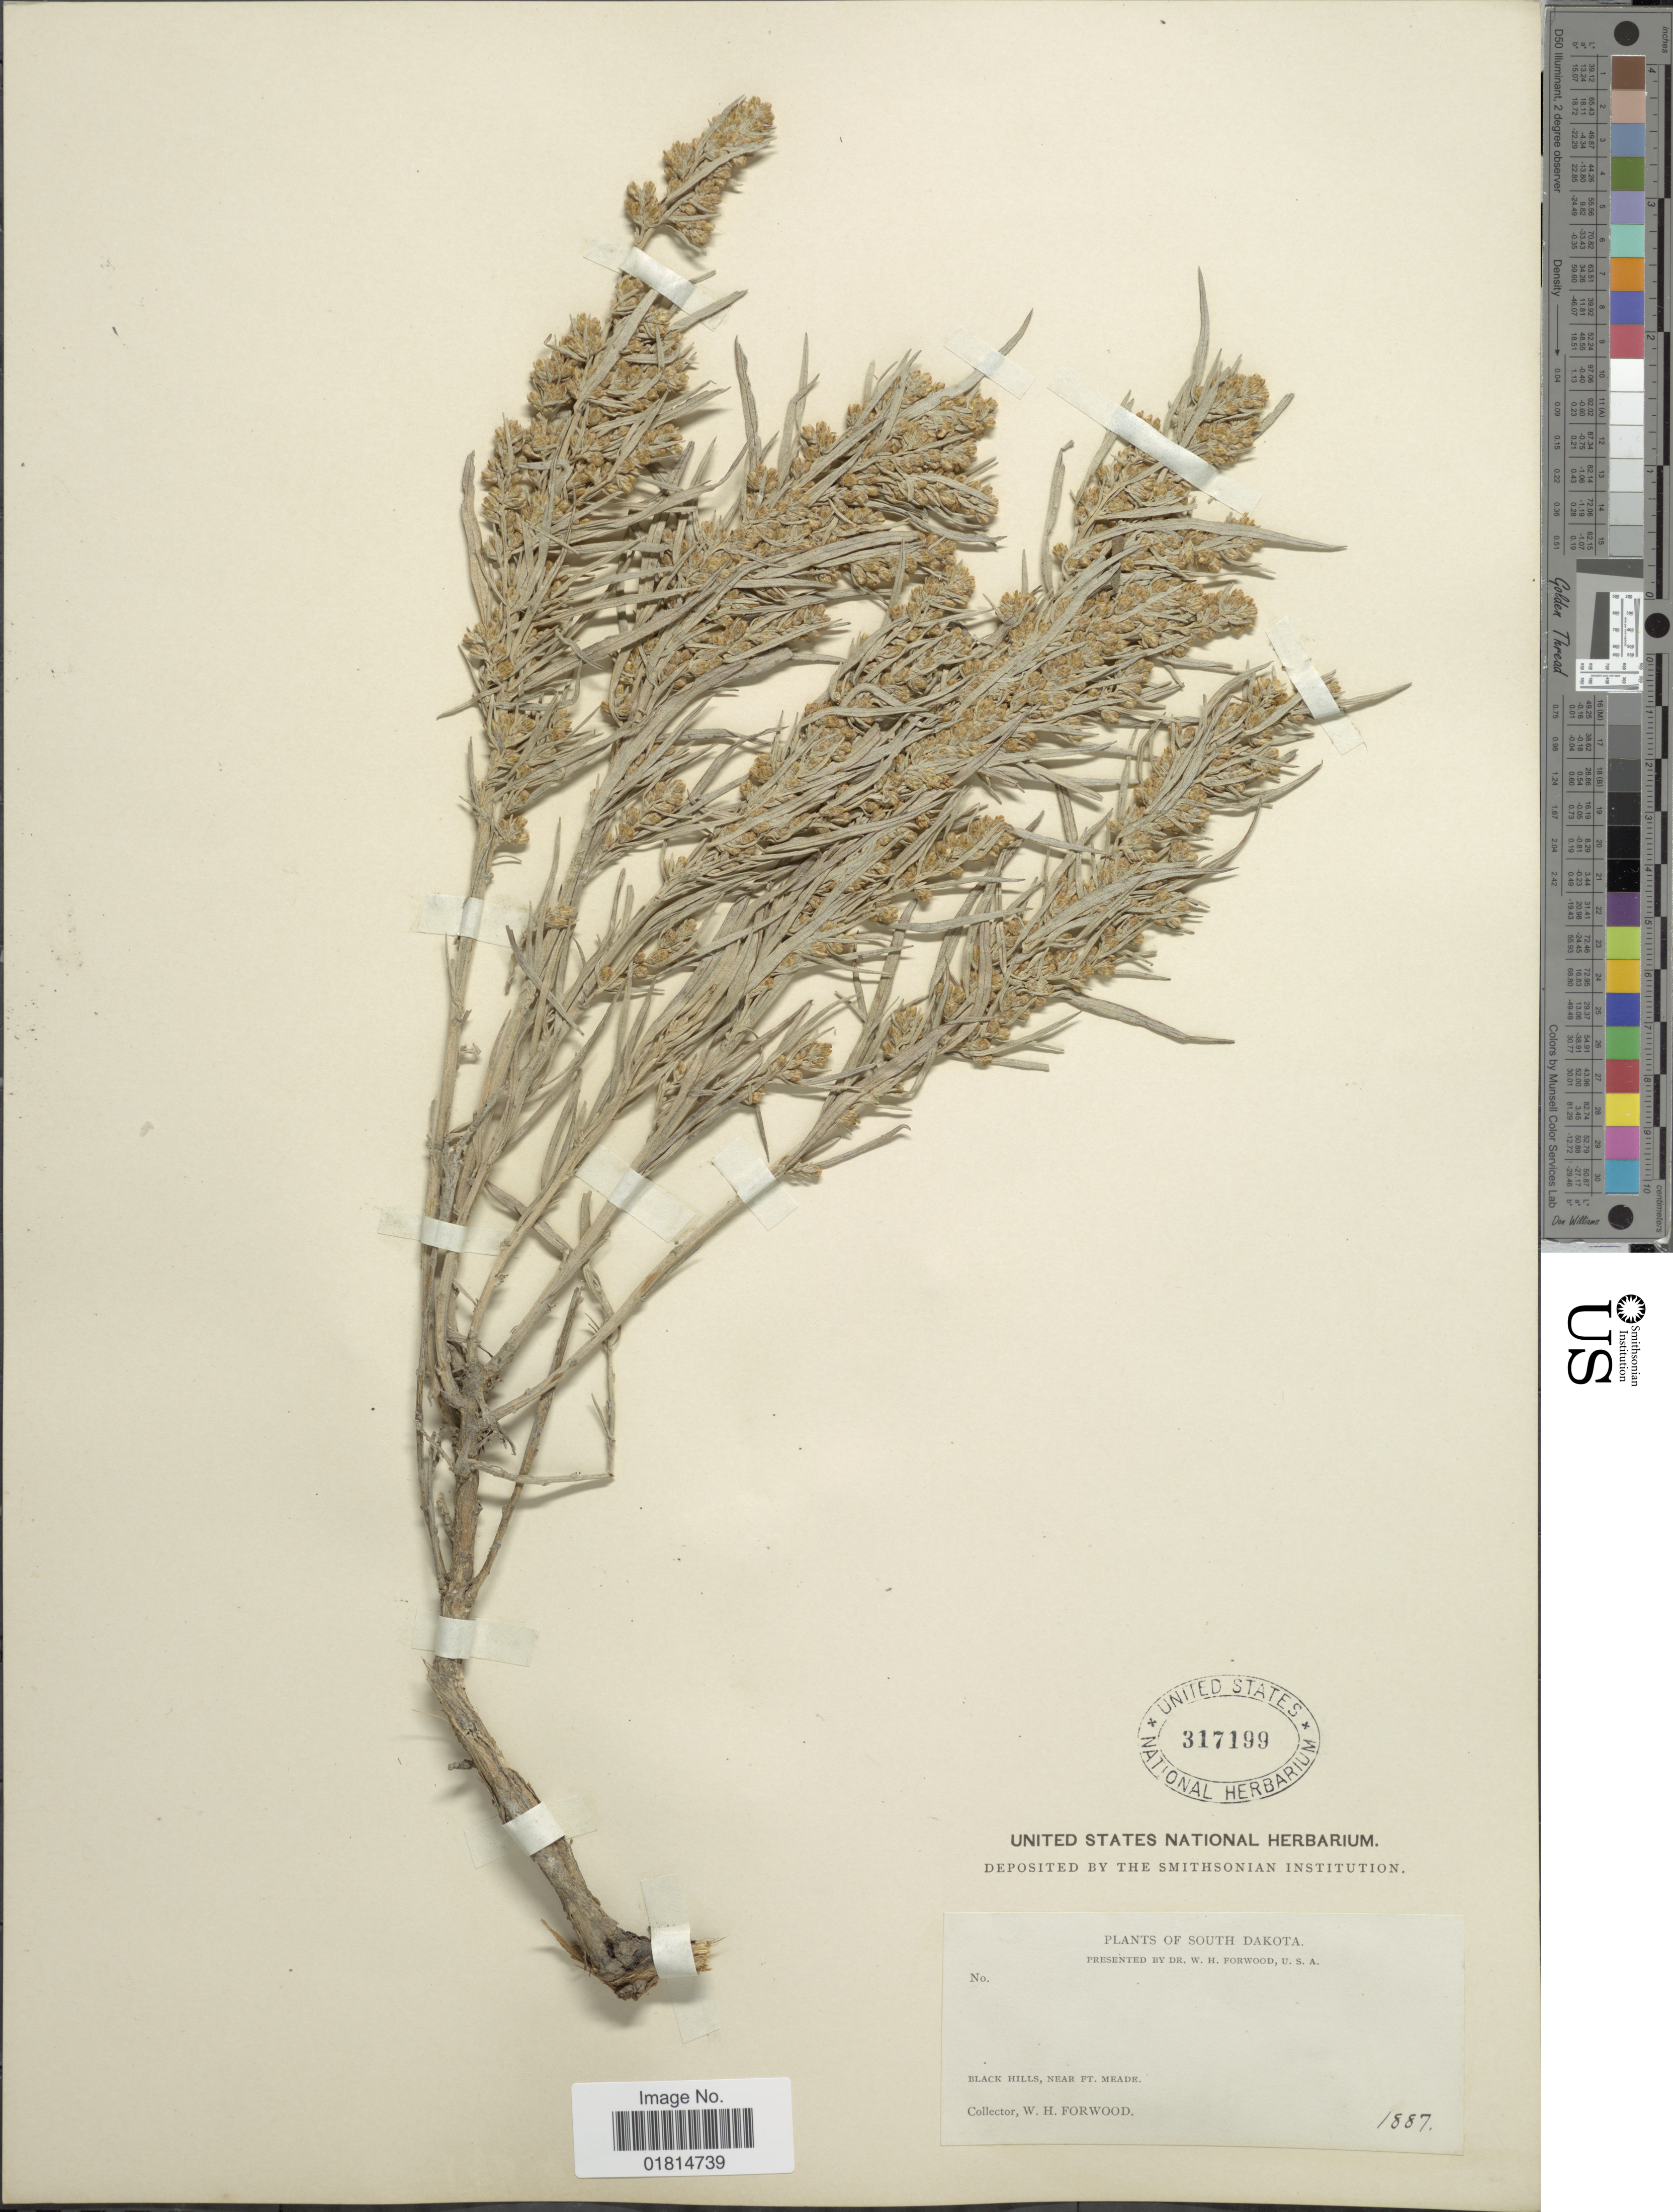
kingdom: Plantae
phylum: Tracheophyta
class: Magnoliopsida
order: Asterales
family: Asteraceae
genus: Artemisia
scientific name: Artemisia cana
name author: Pursh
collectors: W. Forwood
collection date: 1887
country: United States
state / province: South Dakota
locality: Black Hills, near Ft. Meade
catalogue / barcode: US 317199